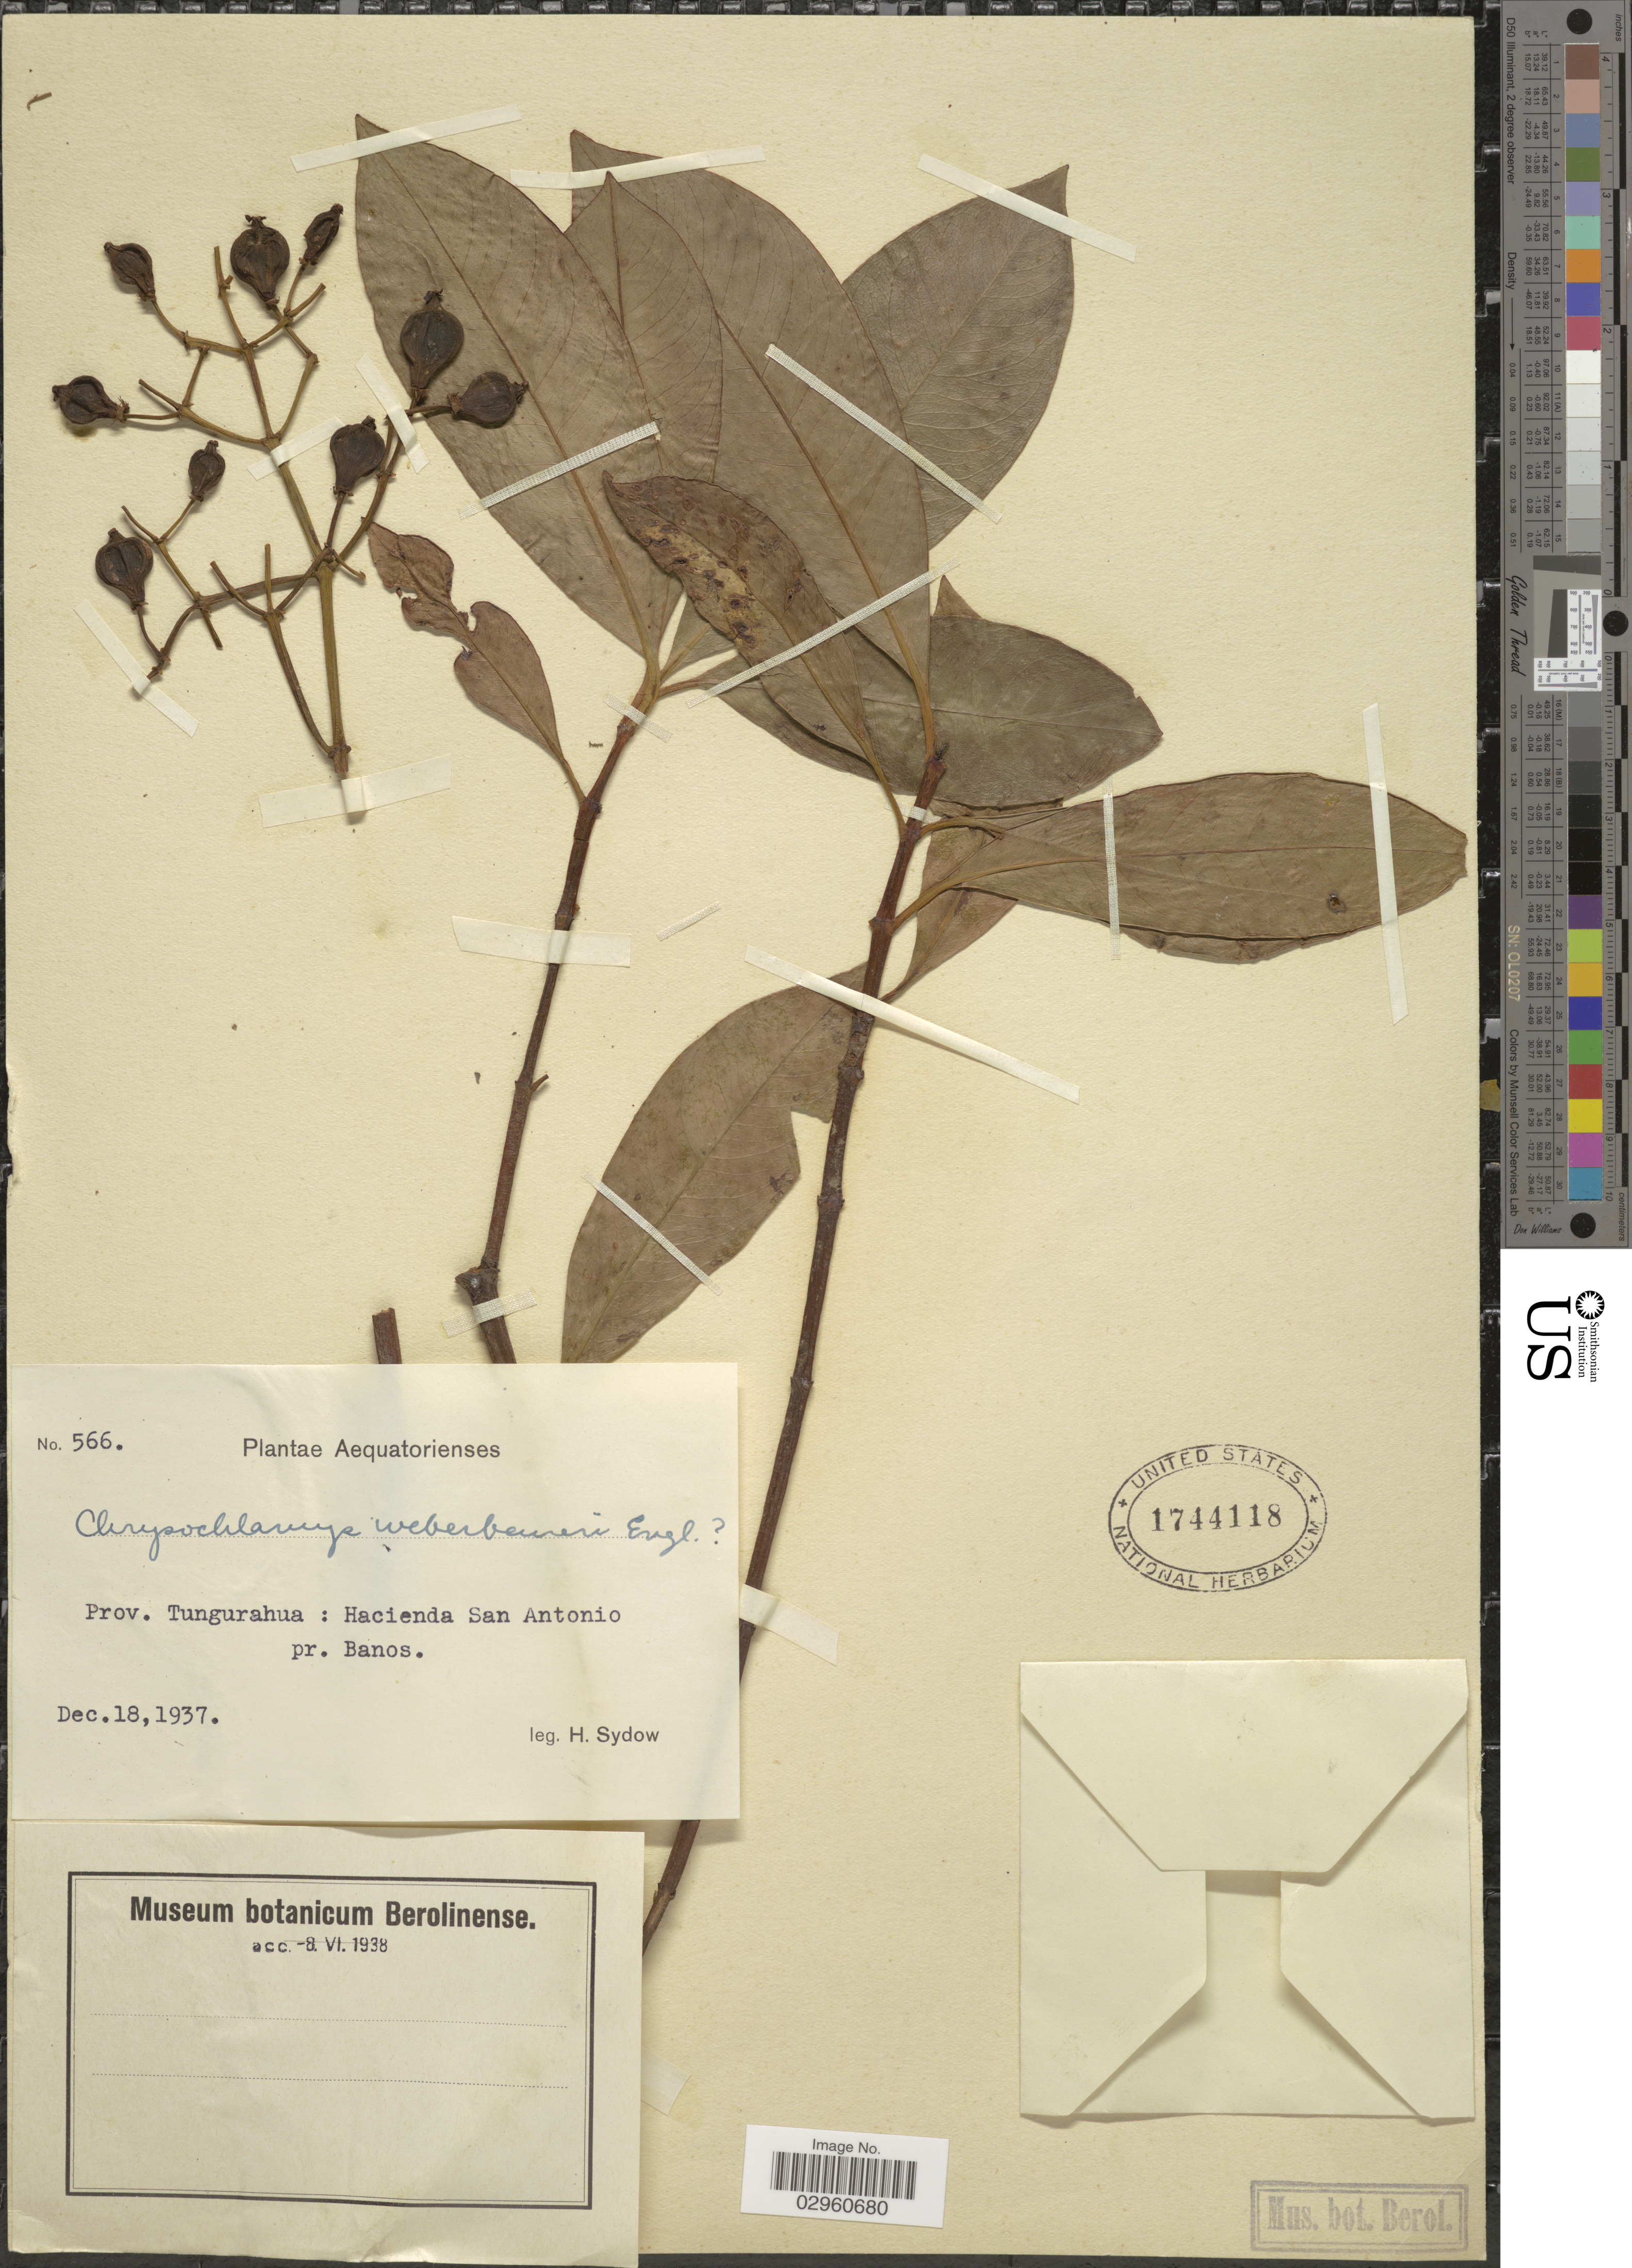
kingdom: Plantae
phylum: Tracheophyta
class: Magnoliopsida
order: Malpighiales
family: Clusiaceae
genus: Chrysochlamys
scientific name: Chrysochlamys weberbaueri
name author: Engl.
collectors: H. Sydow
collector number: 566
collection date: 1937-12-18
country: Ecuador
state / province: Tungurahua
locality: Prov. Tungurahua: Hacienda San Antonio pr. Banos.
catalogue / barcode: US 1744118